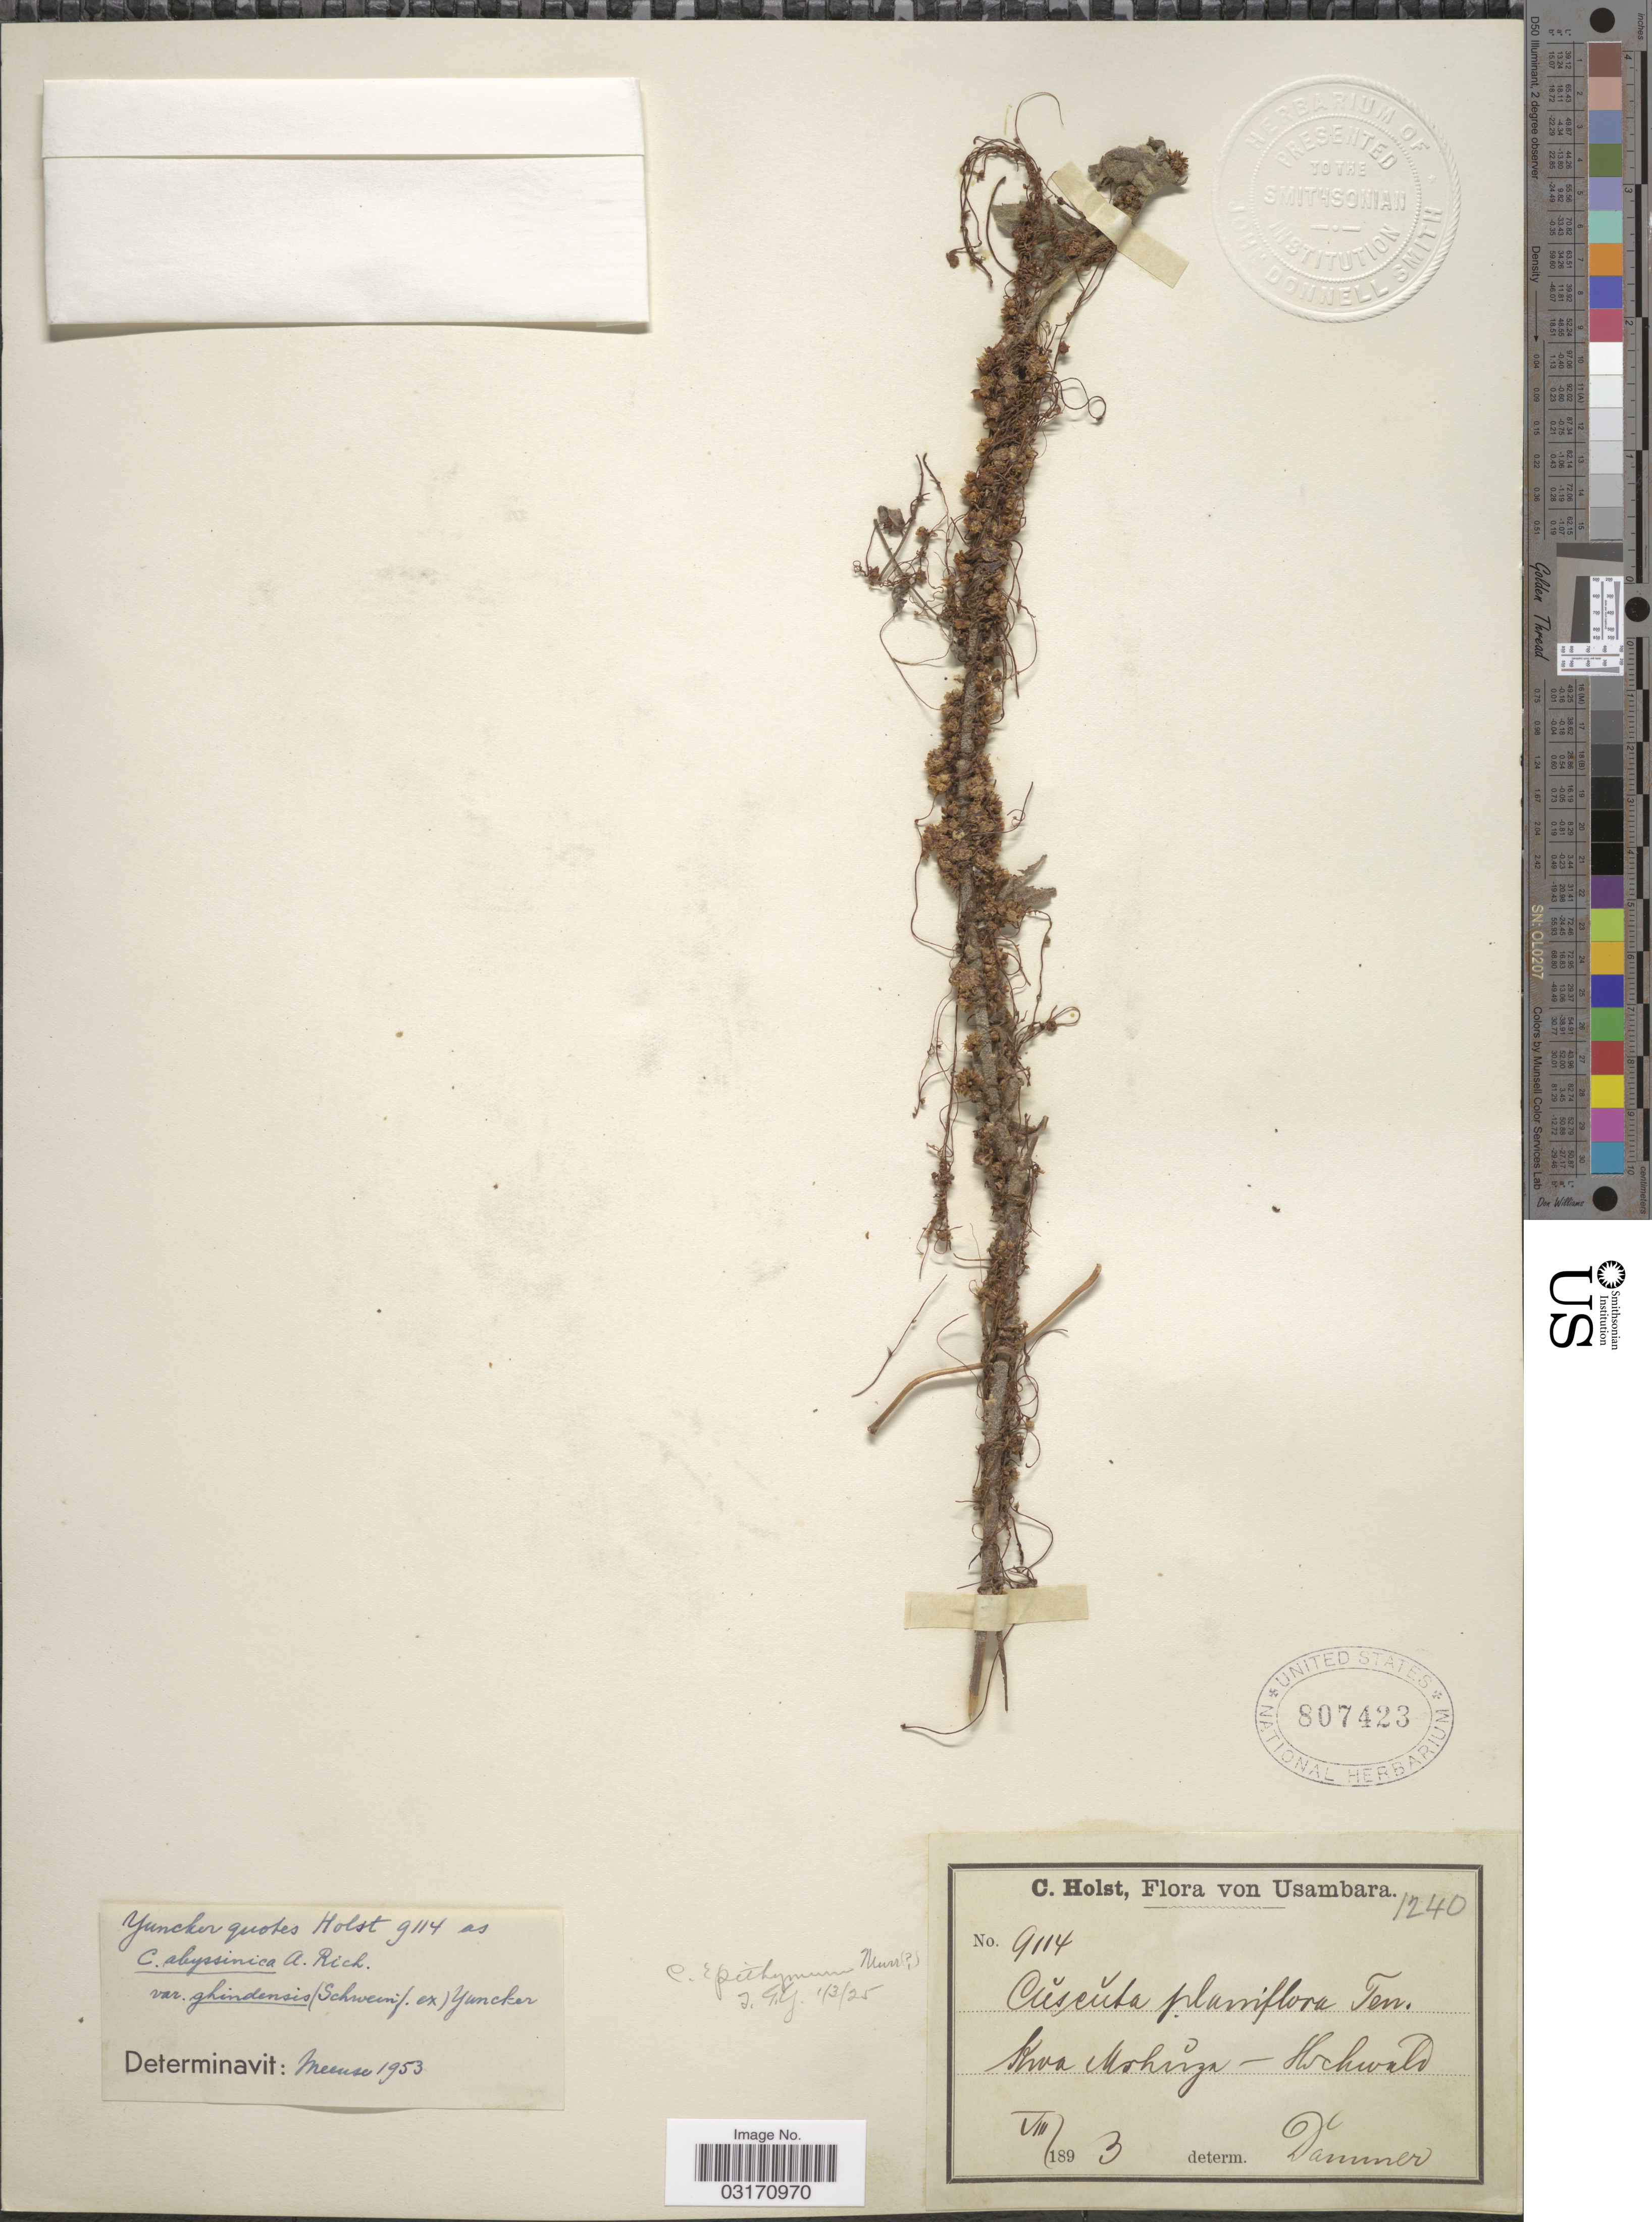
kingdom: Plantae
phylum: Tracheophyta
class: Magnoliopsida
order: Solanales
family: Convolvulaceae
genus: Cuscuta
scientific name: Cuscuta abyssinica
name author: A. Rich.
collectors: C. H. Holst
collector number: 9114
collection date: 1893-08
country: Tanzania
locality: Usambara. Kwa Mstuza- Hochwald.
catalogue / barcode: US 807423